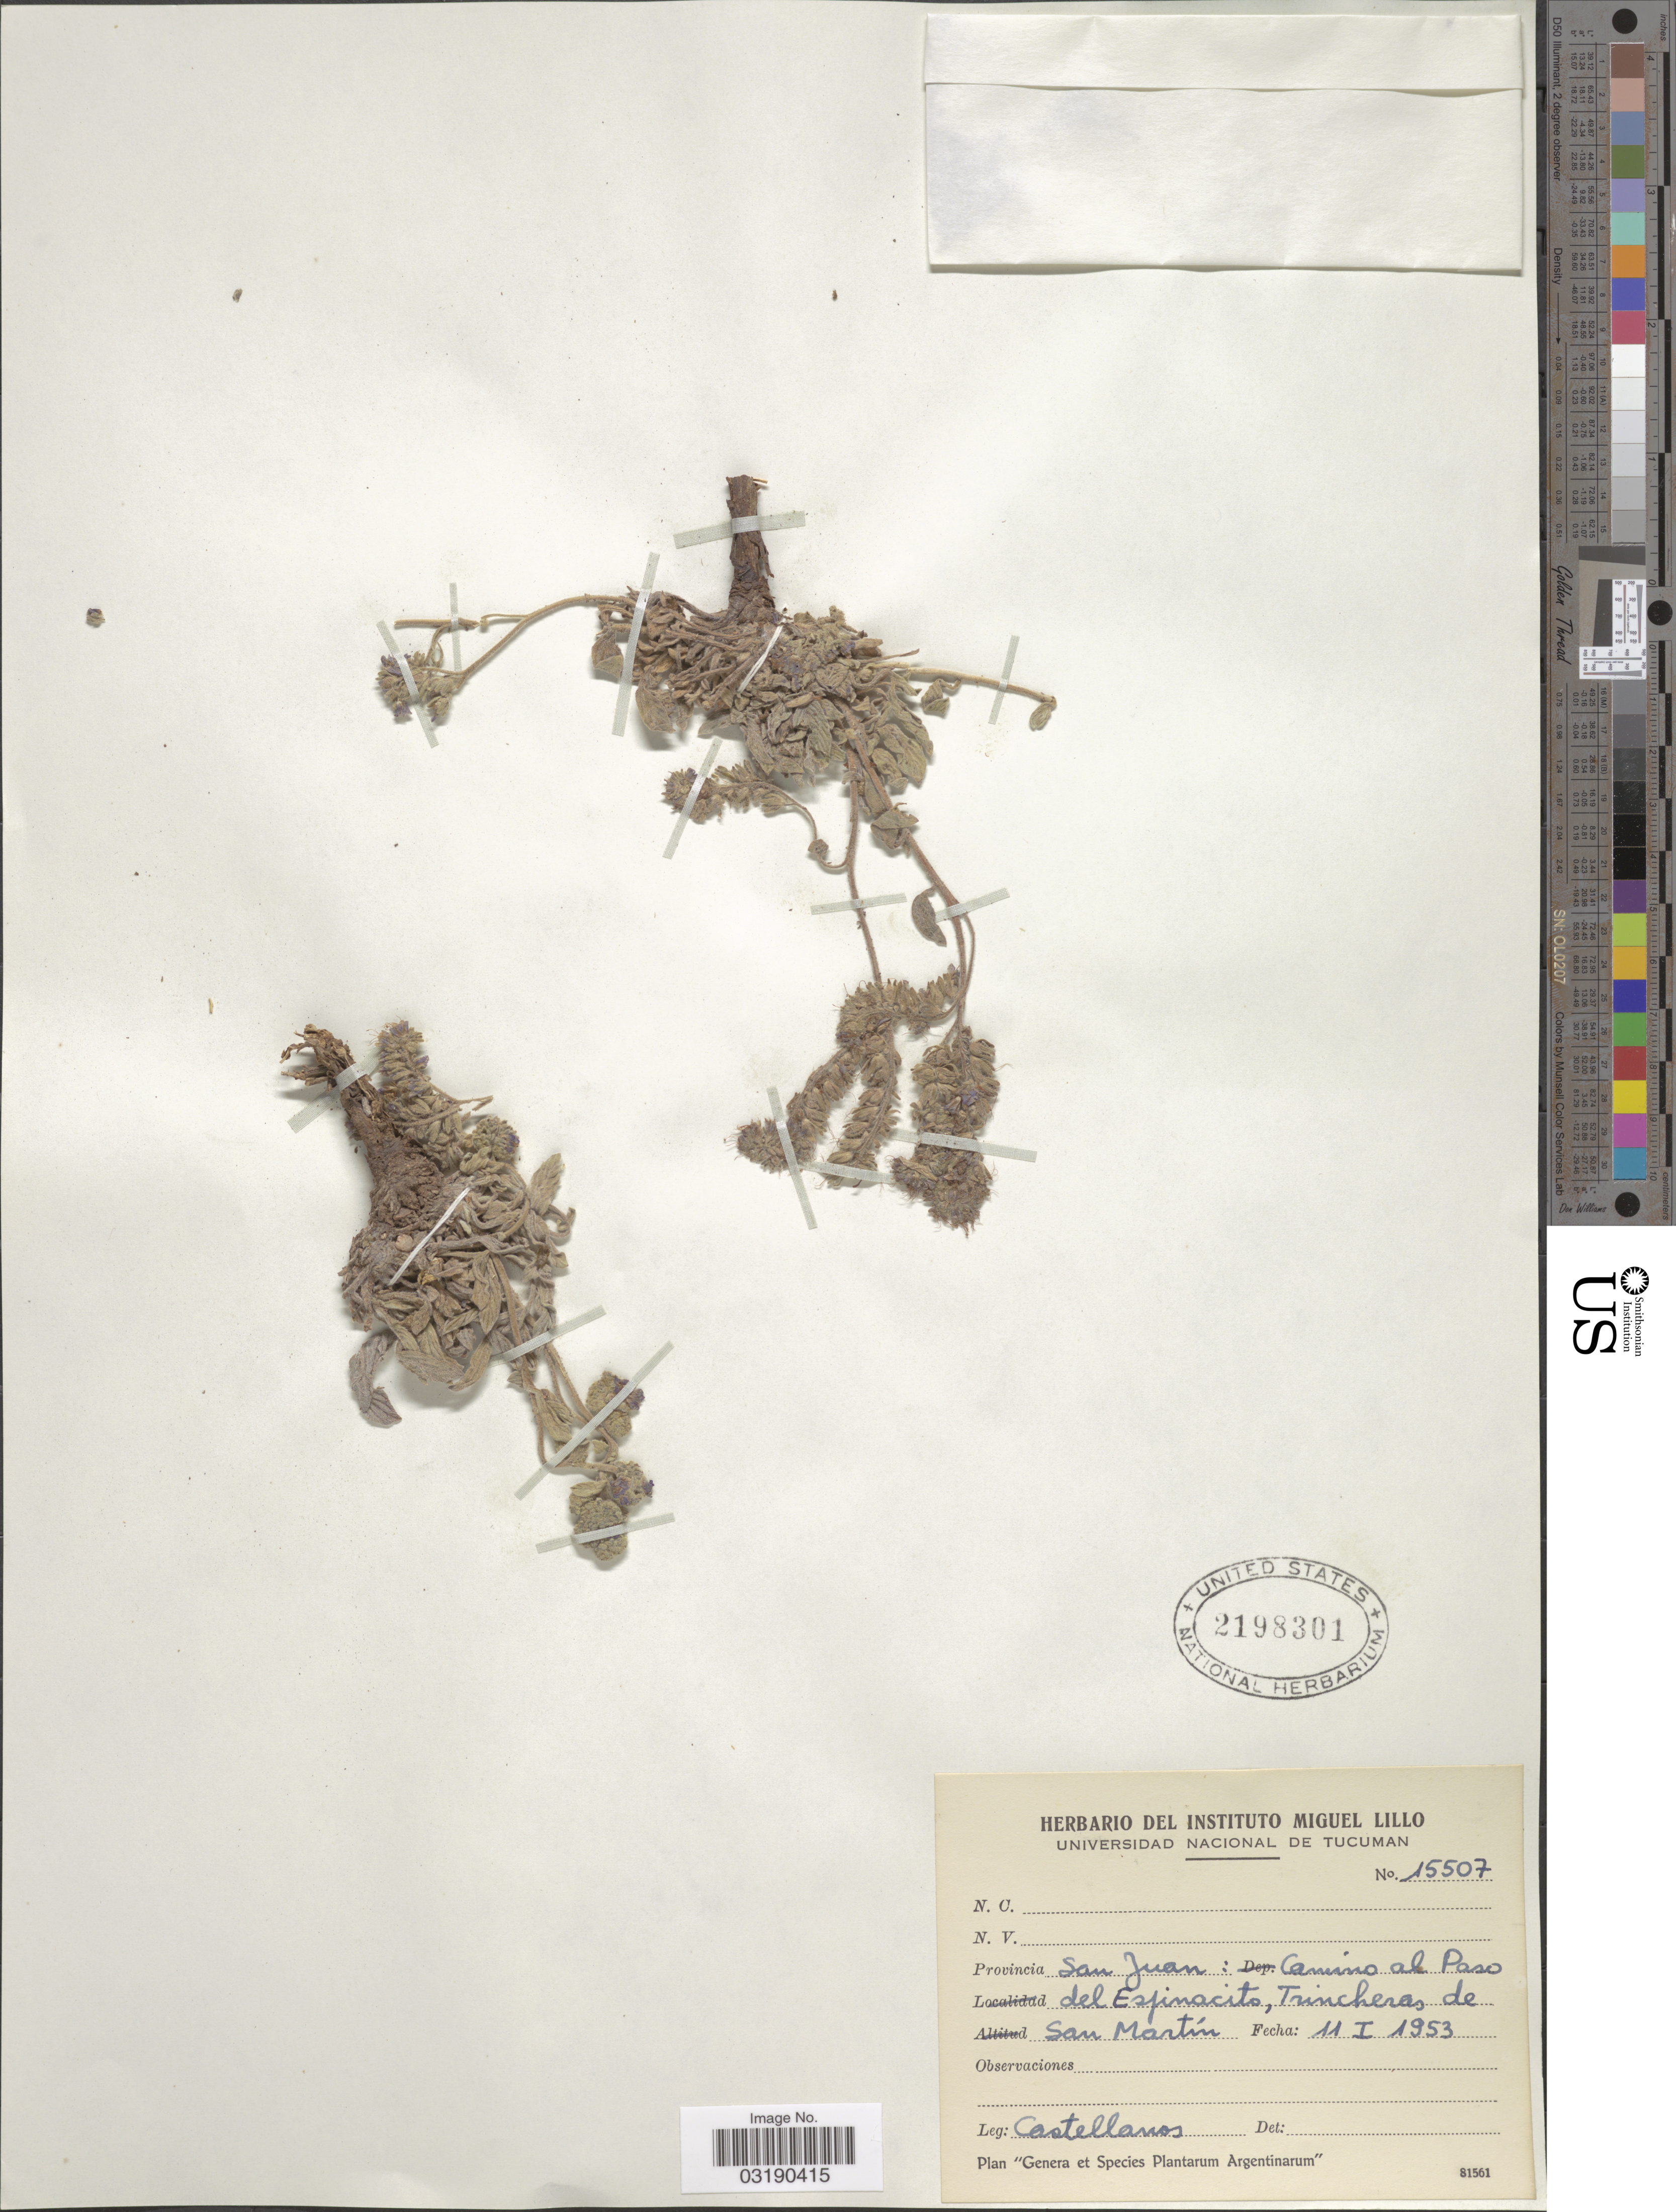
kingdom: Plantae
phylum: Tracheophyta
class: Magnoliopsida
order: Boraginales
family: Hydrophyllaceae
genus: Phacelia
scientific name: Phacelia sp.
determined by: Strong, Mark T., (BOT), Smithsonian Institution - National Museum of Natural History (UNITED STATES)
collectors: -- Castellanos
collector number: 15507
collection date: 1953-01-11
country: Argentina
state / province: San Juan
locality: Provincia San Juan: Camino al Paso del Espinacito, Trincheras de San Martín.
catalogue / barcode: US 2198301